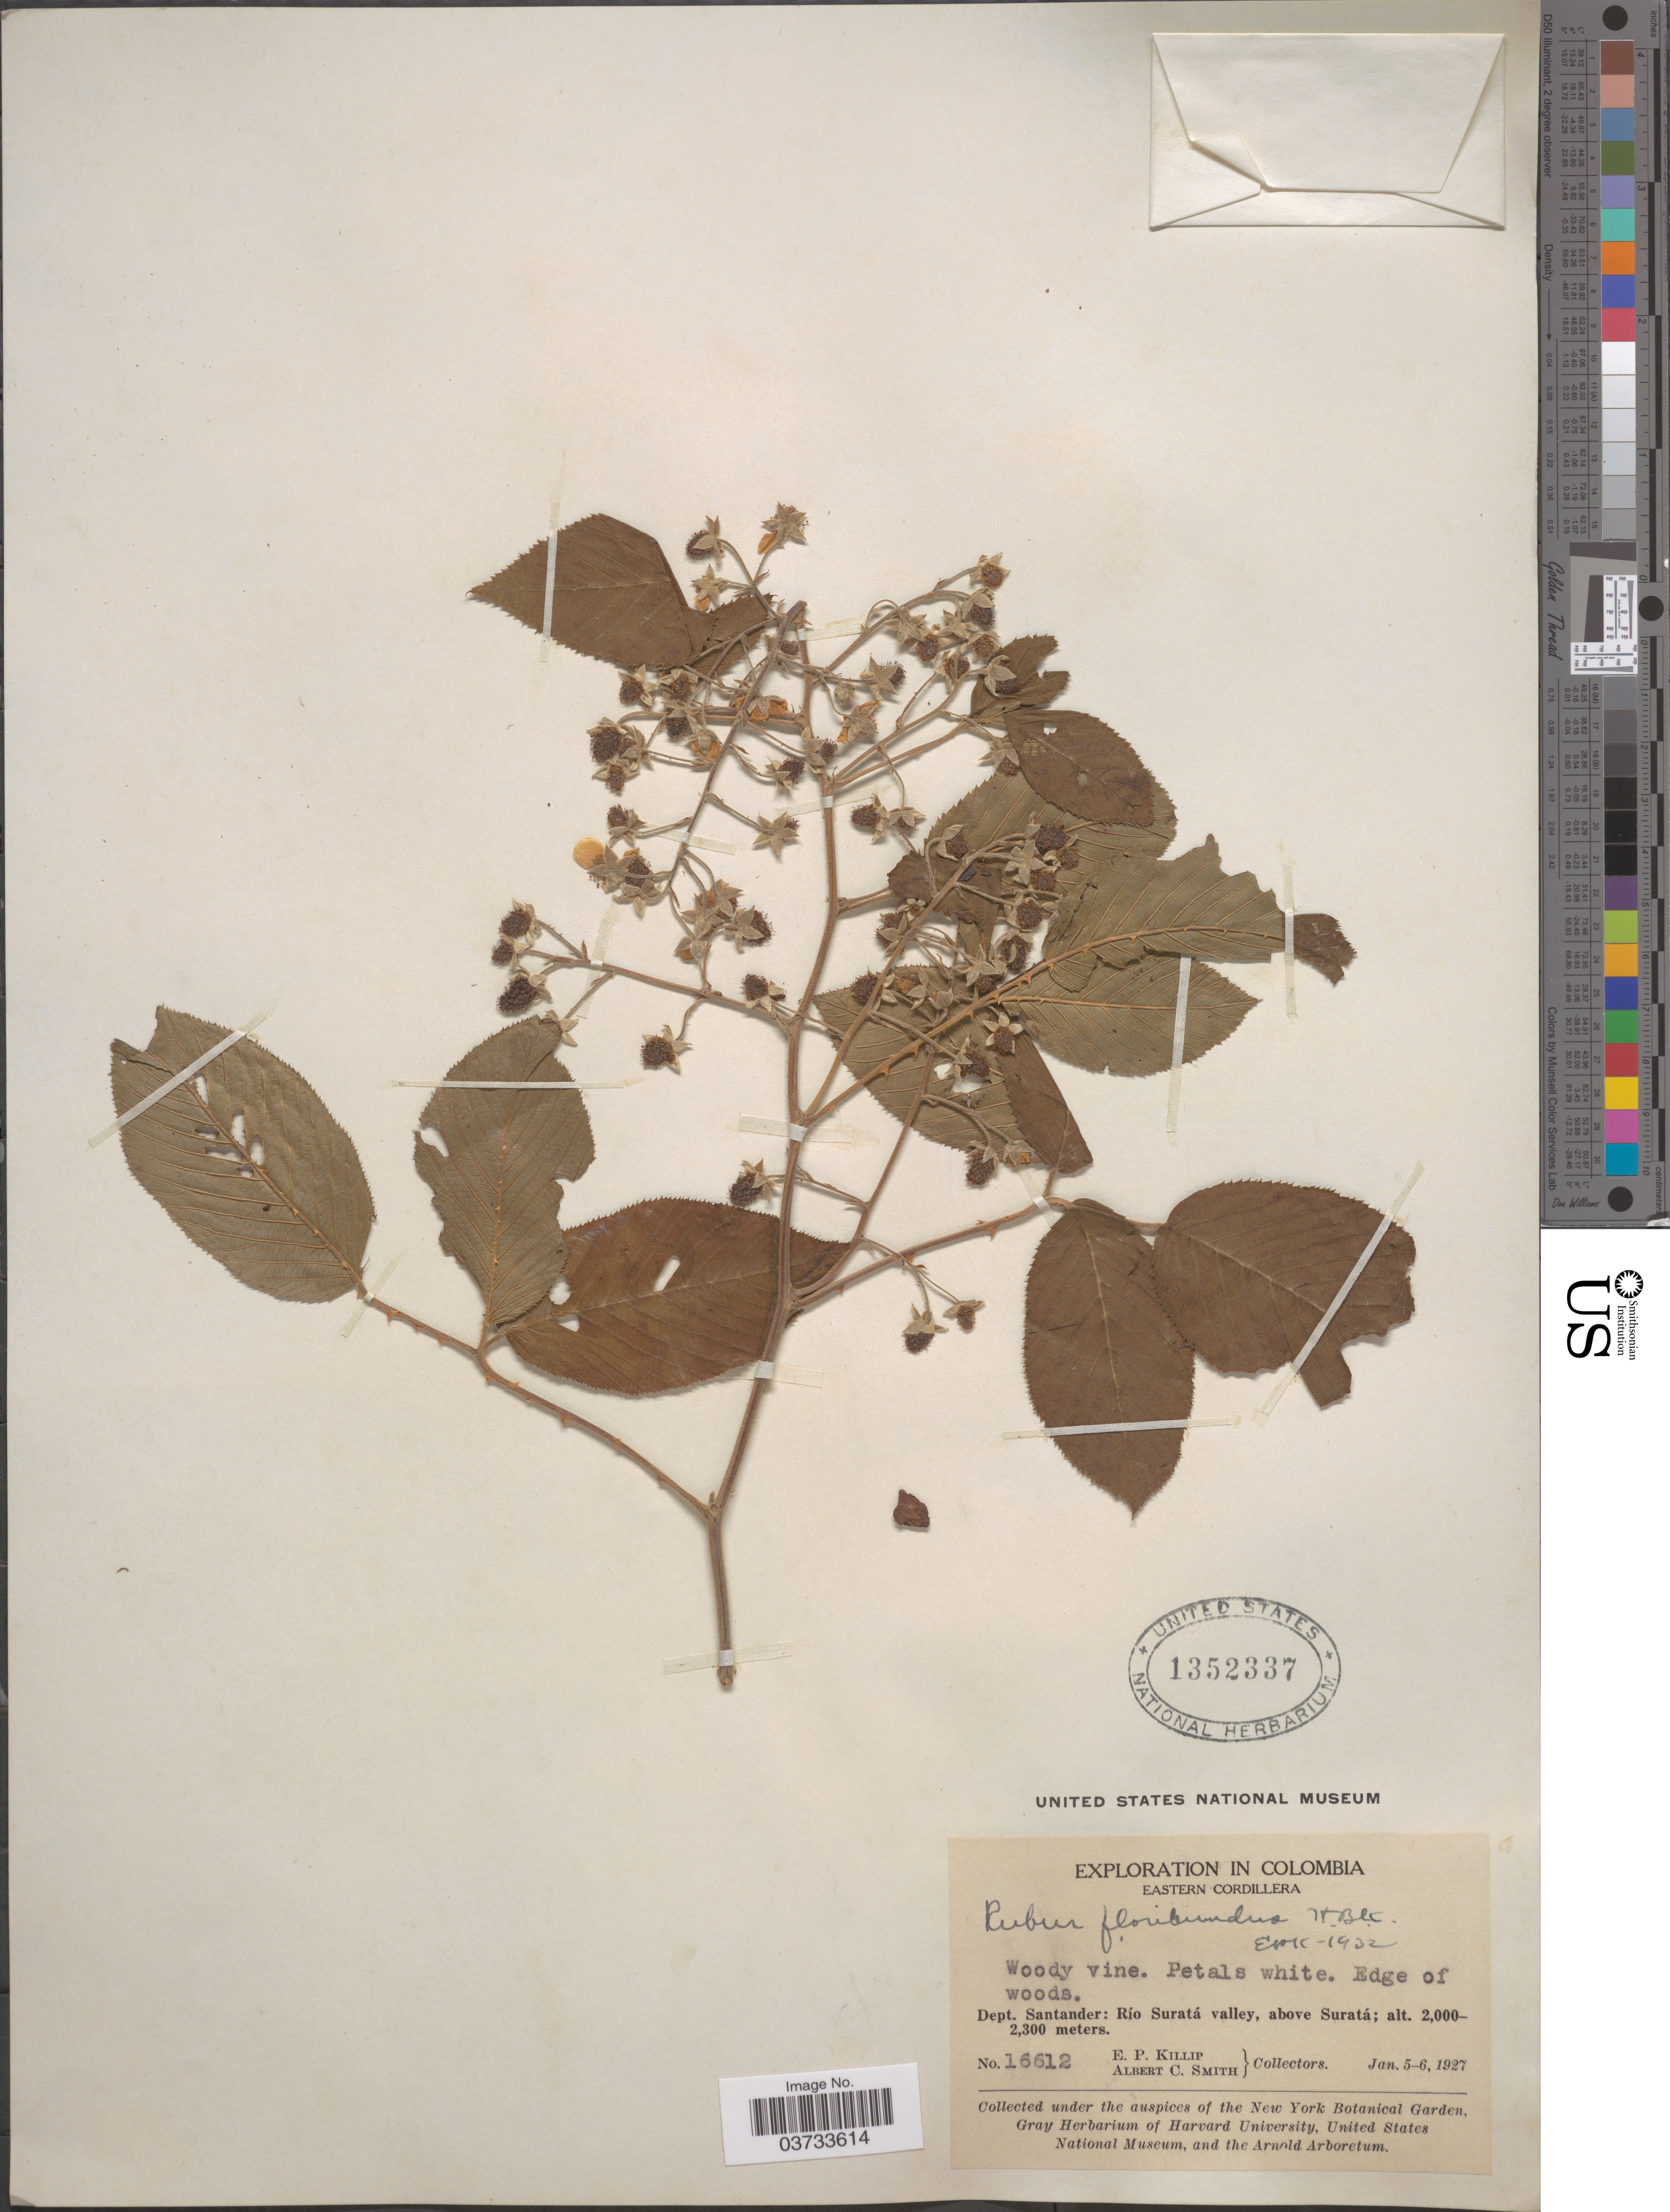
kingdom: Plantae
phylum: Tracheophyta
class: Magnoliopsida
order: Rosales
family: Rosaceae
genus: Rubus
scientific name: Rubus robustus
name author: C. Presl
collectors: E. P. Killip & A. C. Smith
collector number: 16612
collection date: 1927-01-05/1927-01-06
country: Colombia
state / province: Santander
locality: Eastern Cordillera. Dept. Santander: Río Suratá valley, above Suratá.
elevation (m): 2000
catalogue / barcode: US 1352337